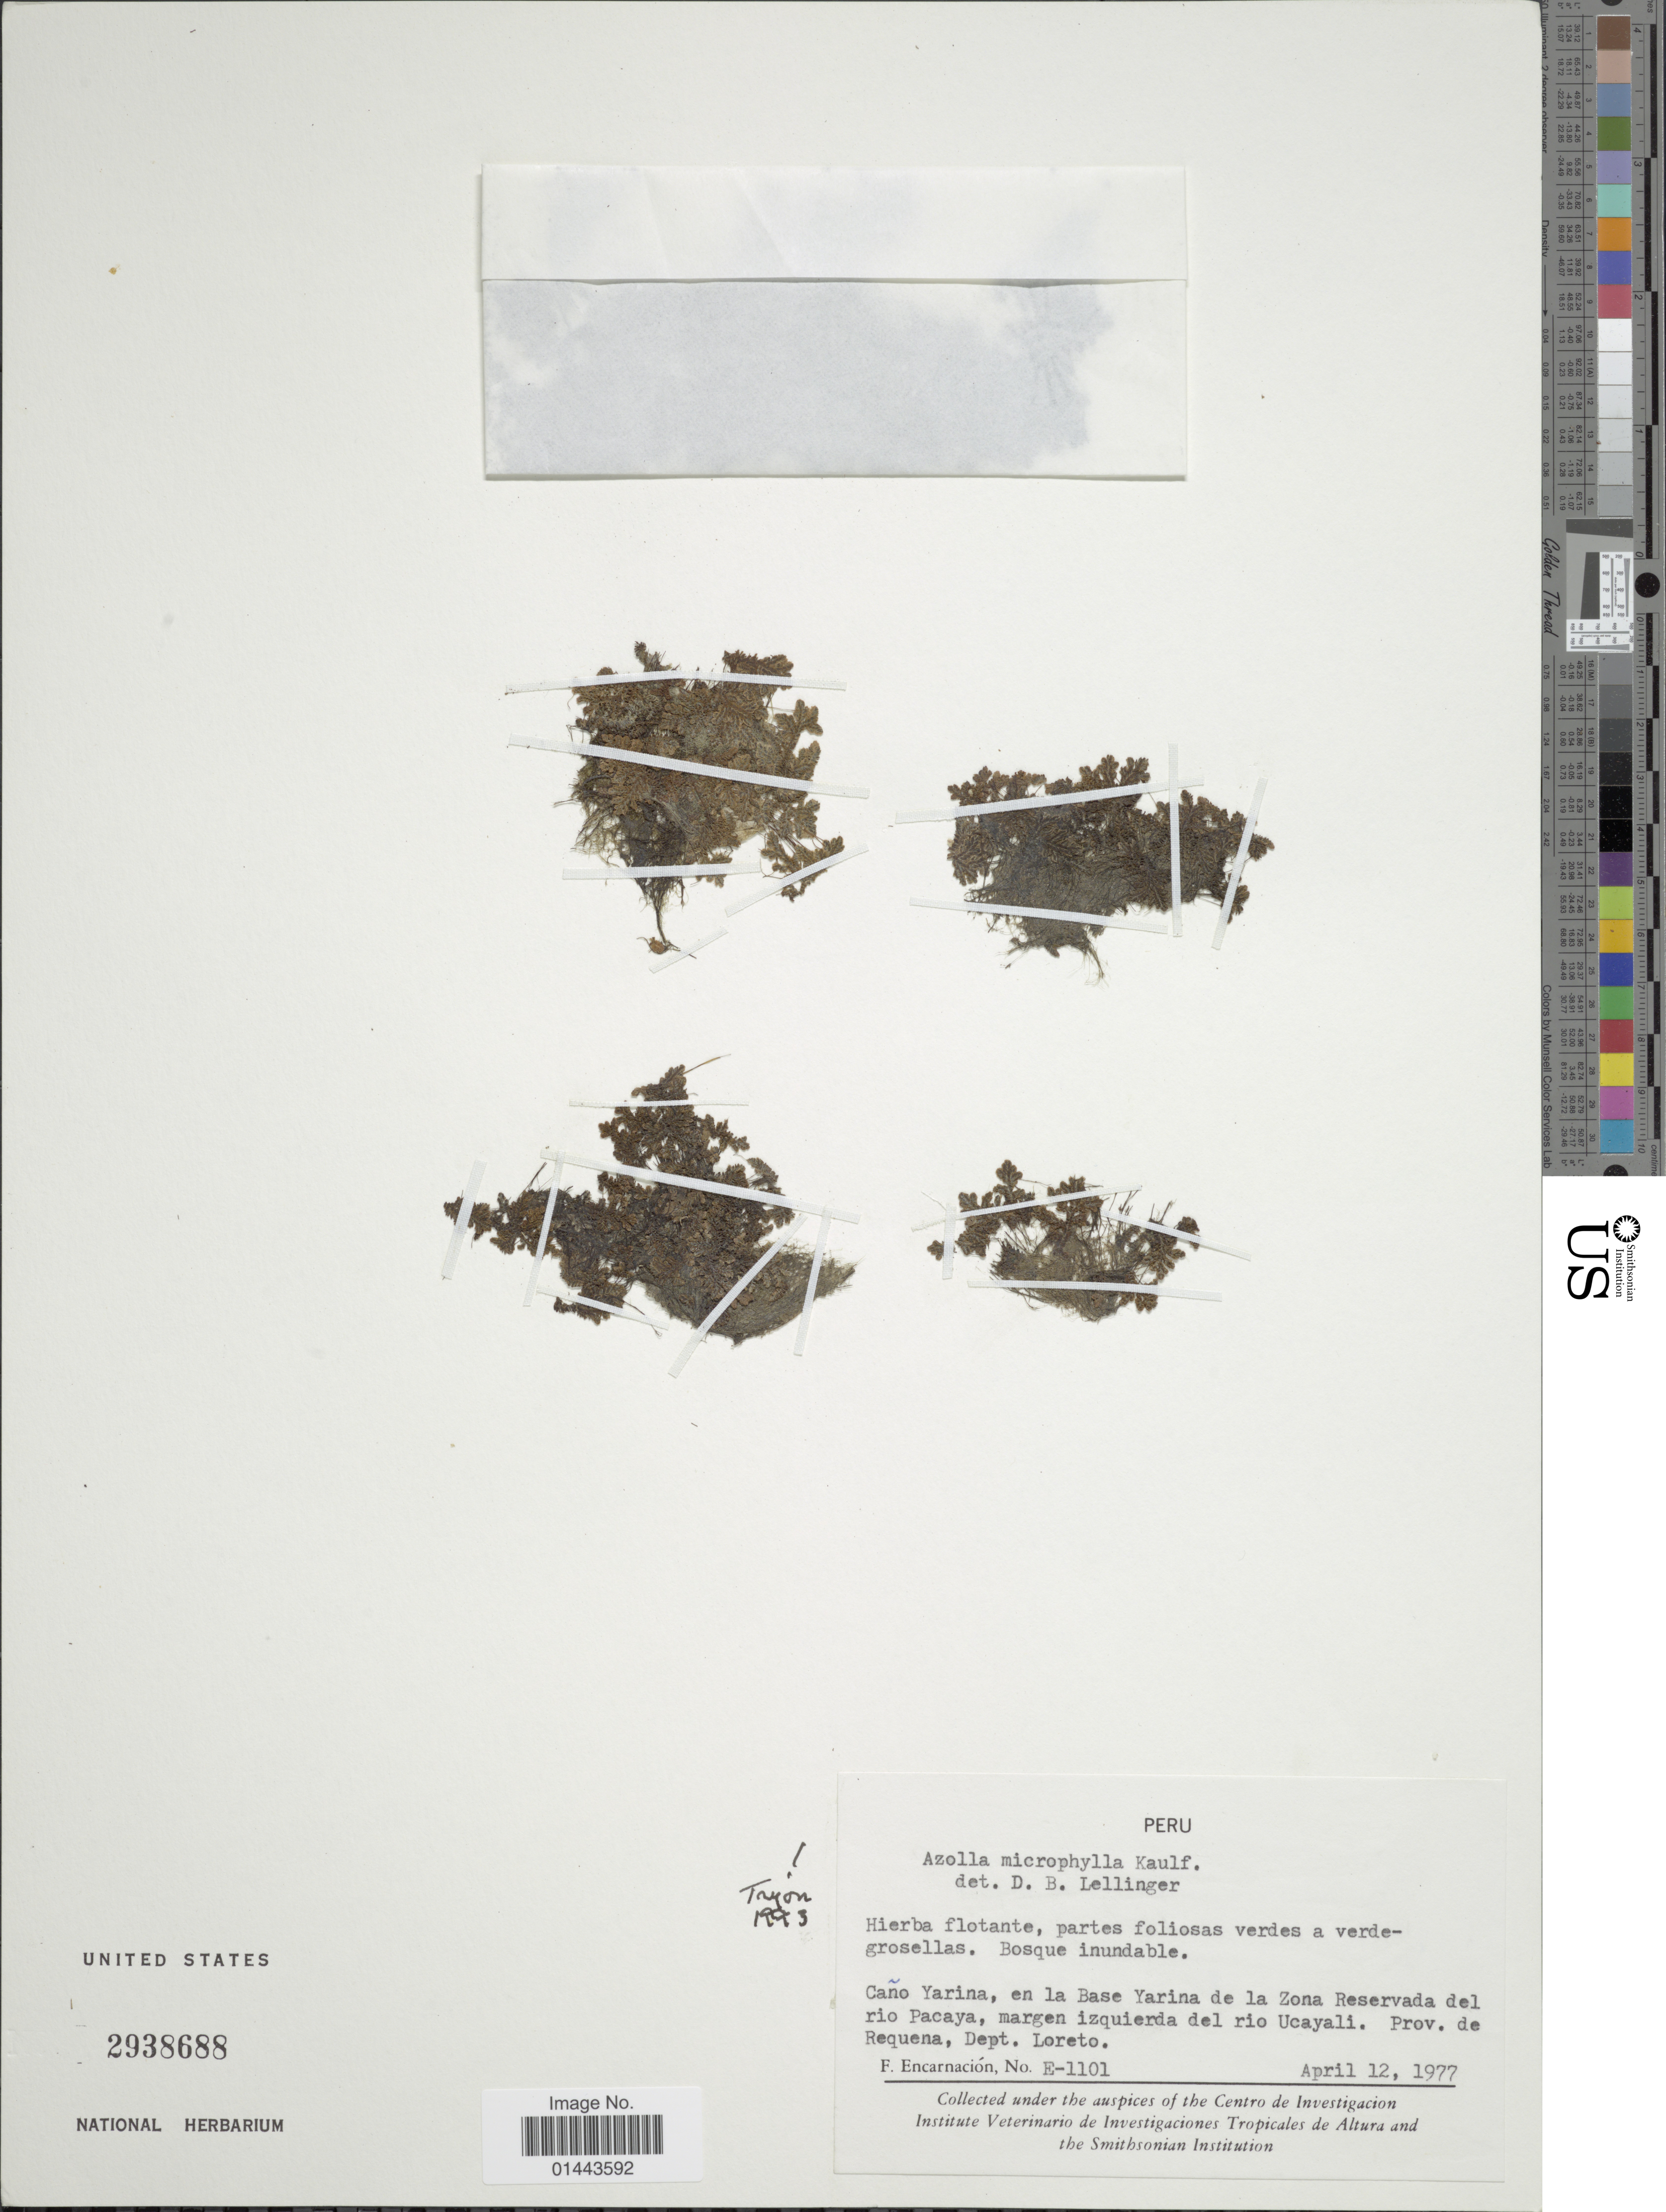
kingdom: Plantae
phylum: Tracheophyta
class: Polypodiopsida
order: Salviniales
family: Salviniaceae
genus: Azolla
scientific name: Azolla microphylla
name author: Kaulf.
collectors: F. Encarnación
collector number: E-1101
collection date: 1977-04-12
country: Peru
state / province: Loreto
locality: Cano Yarina, en la Base Yarina de La Zona Reservada del rio Pacaya, margen izquierde del rio Ucayali. Requena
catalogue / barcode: US 2938688